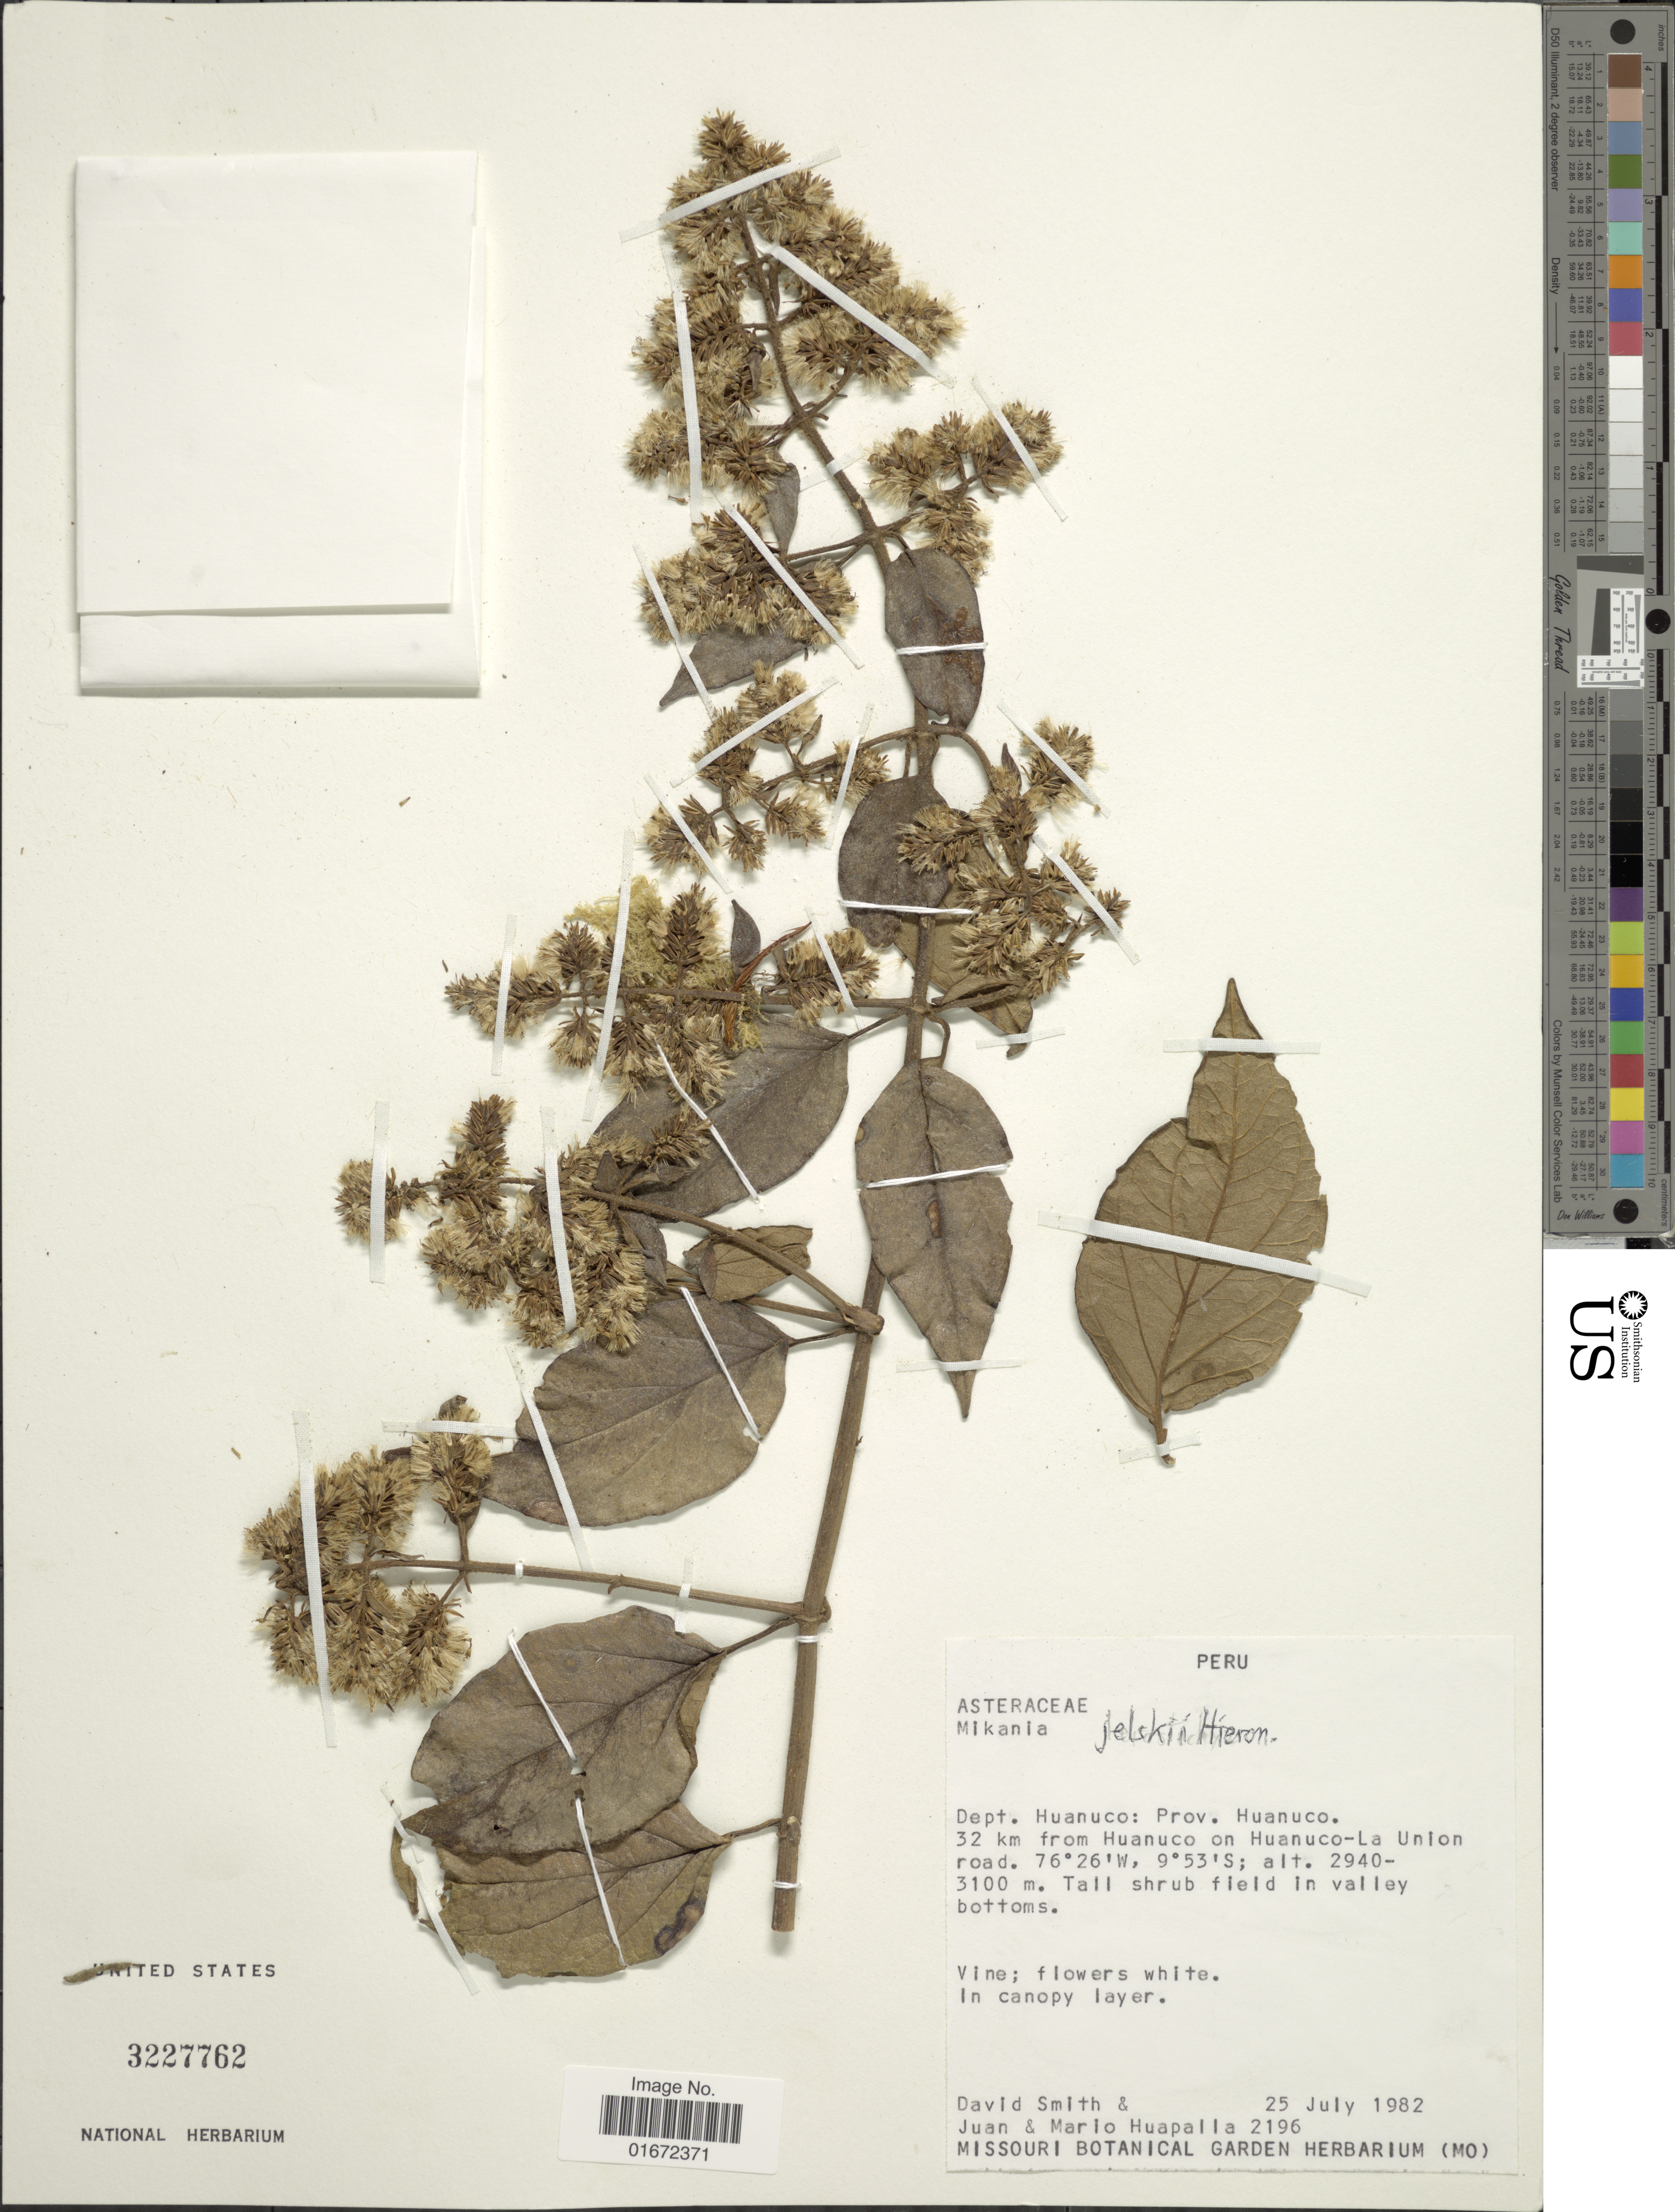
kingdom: Plantae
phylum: Tracheophyta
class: Magnoliopsida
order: Asterales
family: Asteraceae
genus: Mikania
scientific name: Mikania jelskii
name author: Hieron.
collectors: D. Smith, J. Huapalla & M. Huapalla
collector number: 2196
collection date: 1982-07-25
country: Peru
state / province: Huánuco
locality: Dept. Huanuco: Prov. Huanuco. 32 km from Huanuco on Huanuco-La Union road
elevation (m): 2940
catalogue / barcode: US 3227762